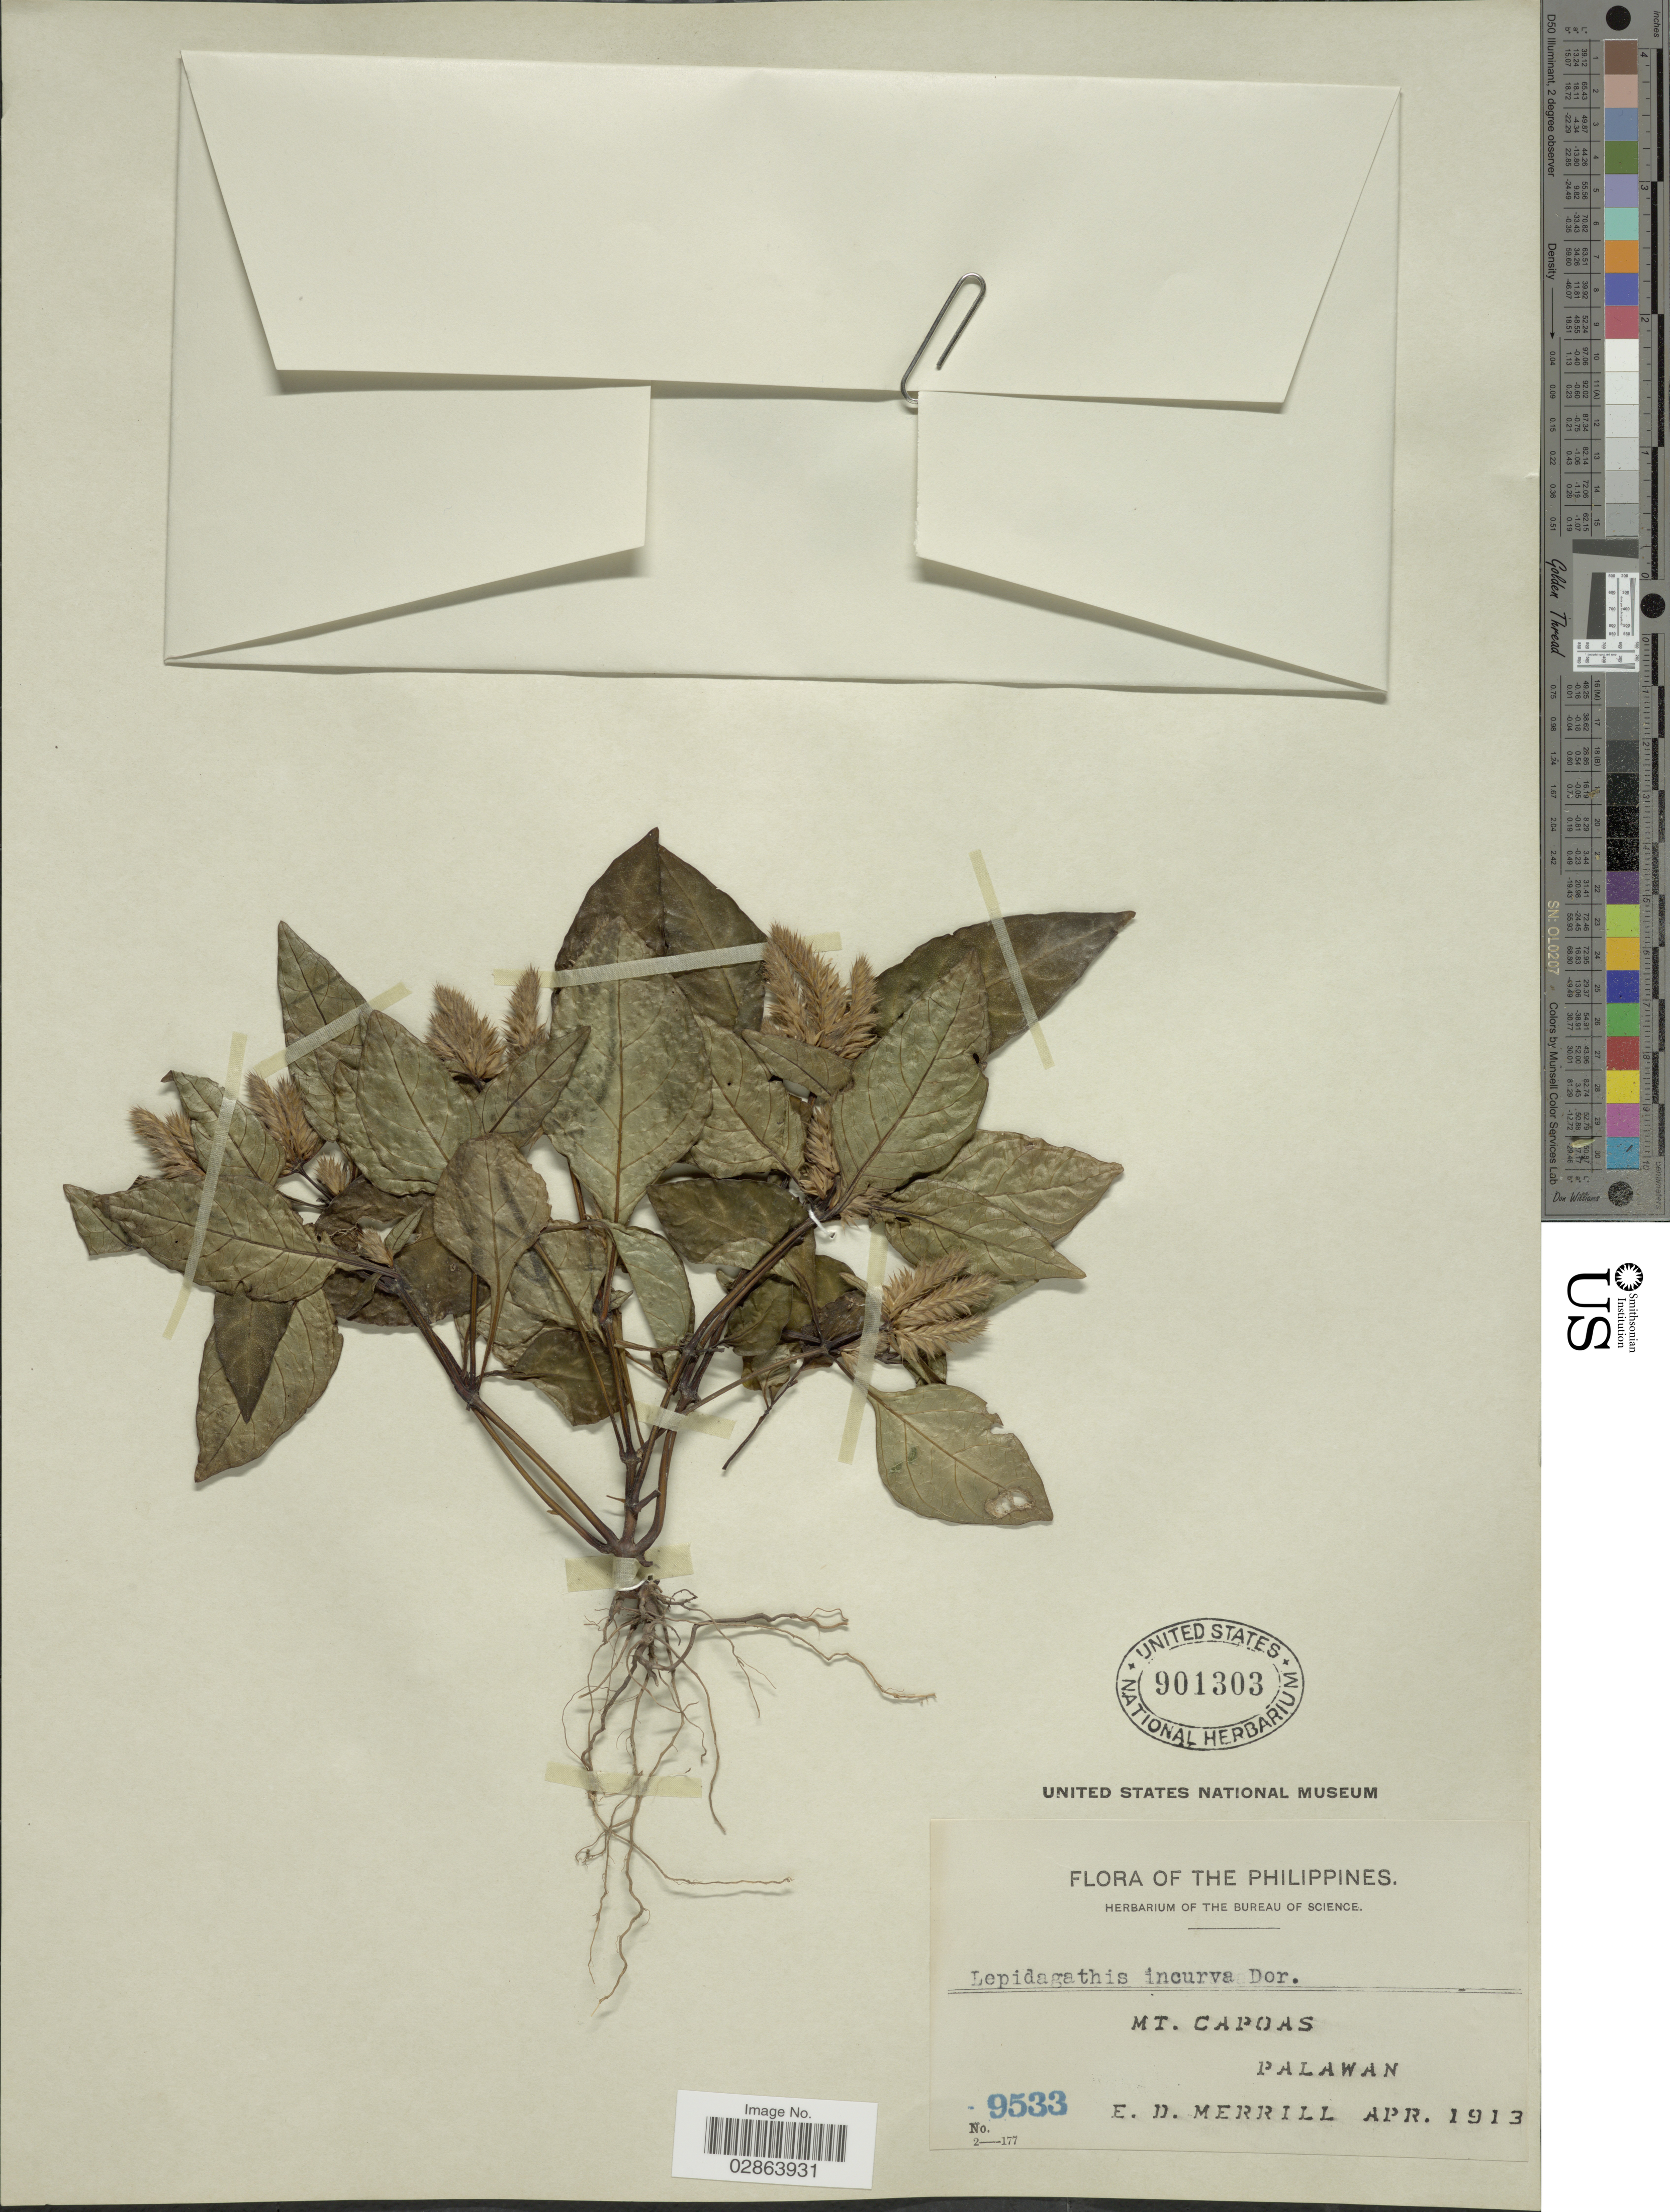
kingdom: Plantae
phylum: Tracheophyta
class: Magnoliopsida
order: Lamiales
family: Acanthaceae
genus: Lepidagathis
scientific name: Lepidagathis incurva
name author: Buch.-Ham. ex D. Don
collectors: E. D. Merrill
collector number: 9533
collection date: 1913-04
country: Philippines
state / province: Mimaropa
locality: Mt. Capoas, Palawan.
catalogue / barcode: US 901303